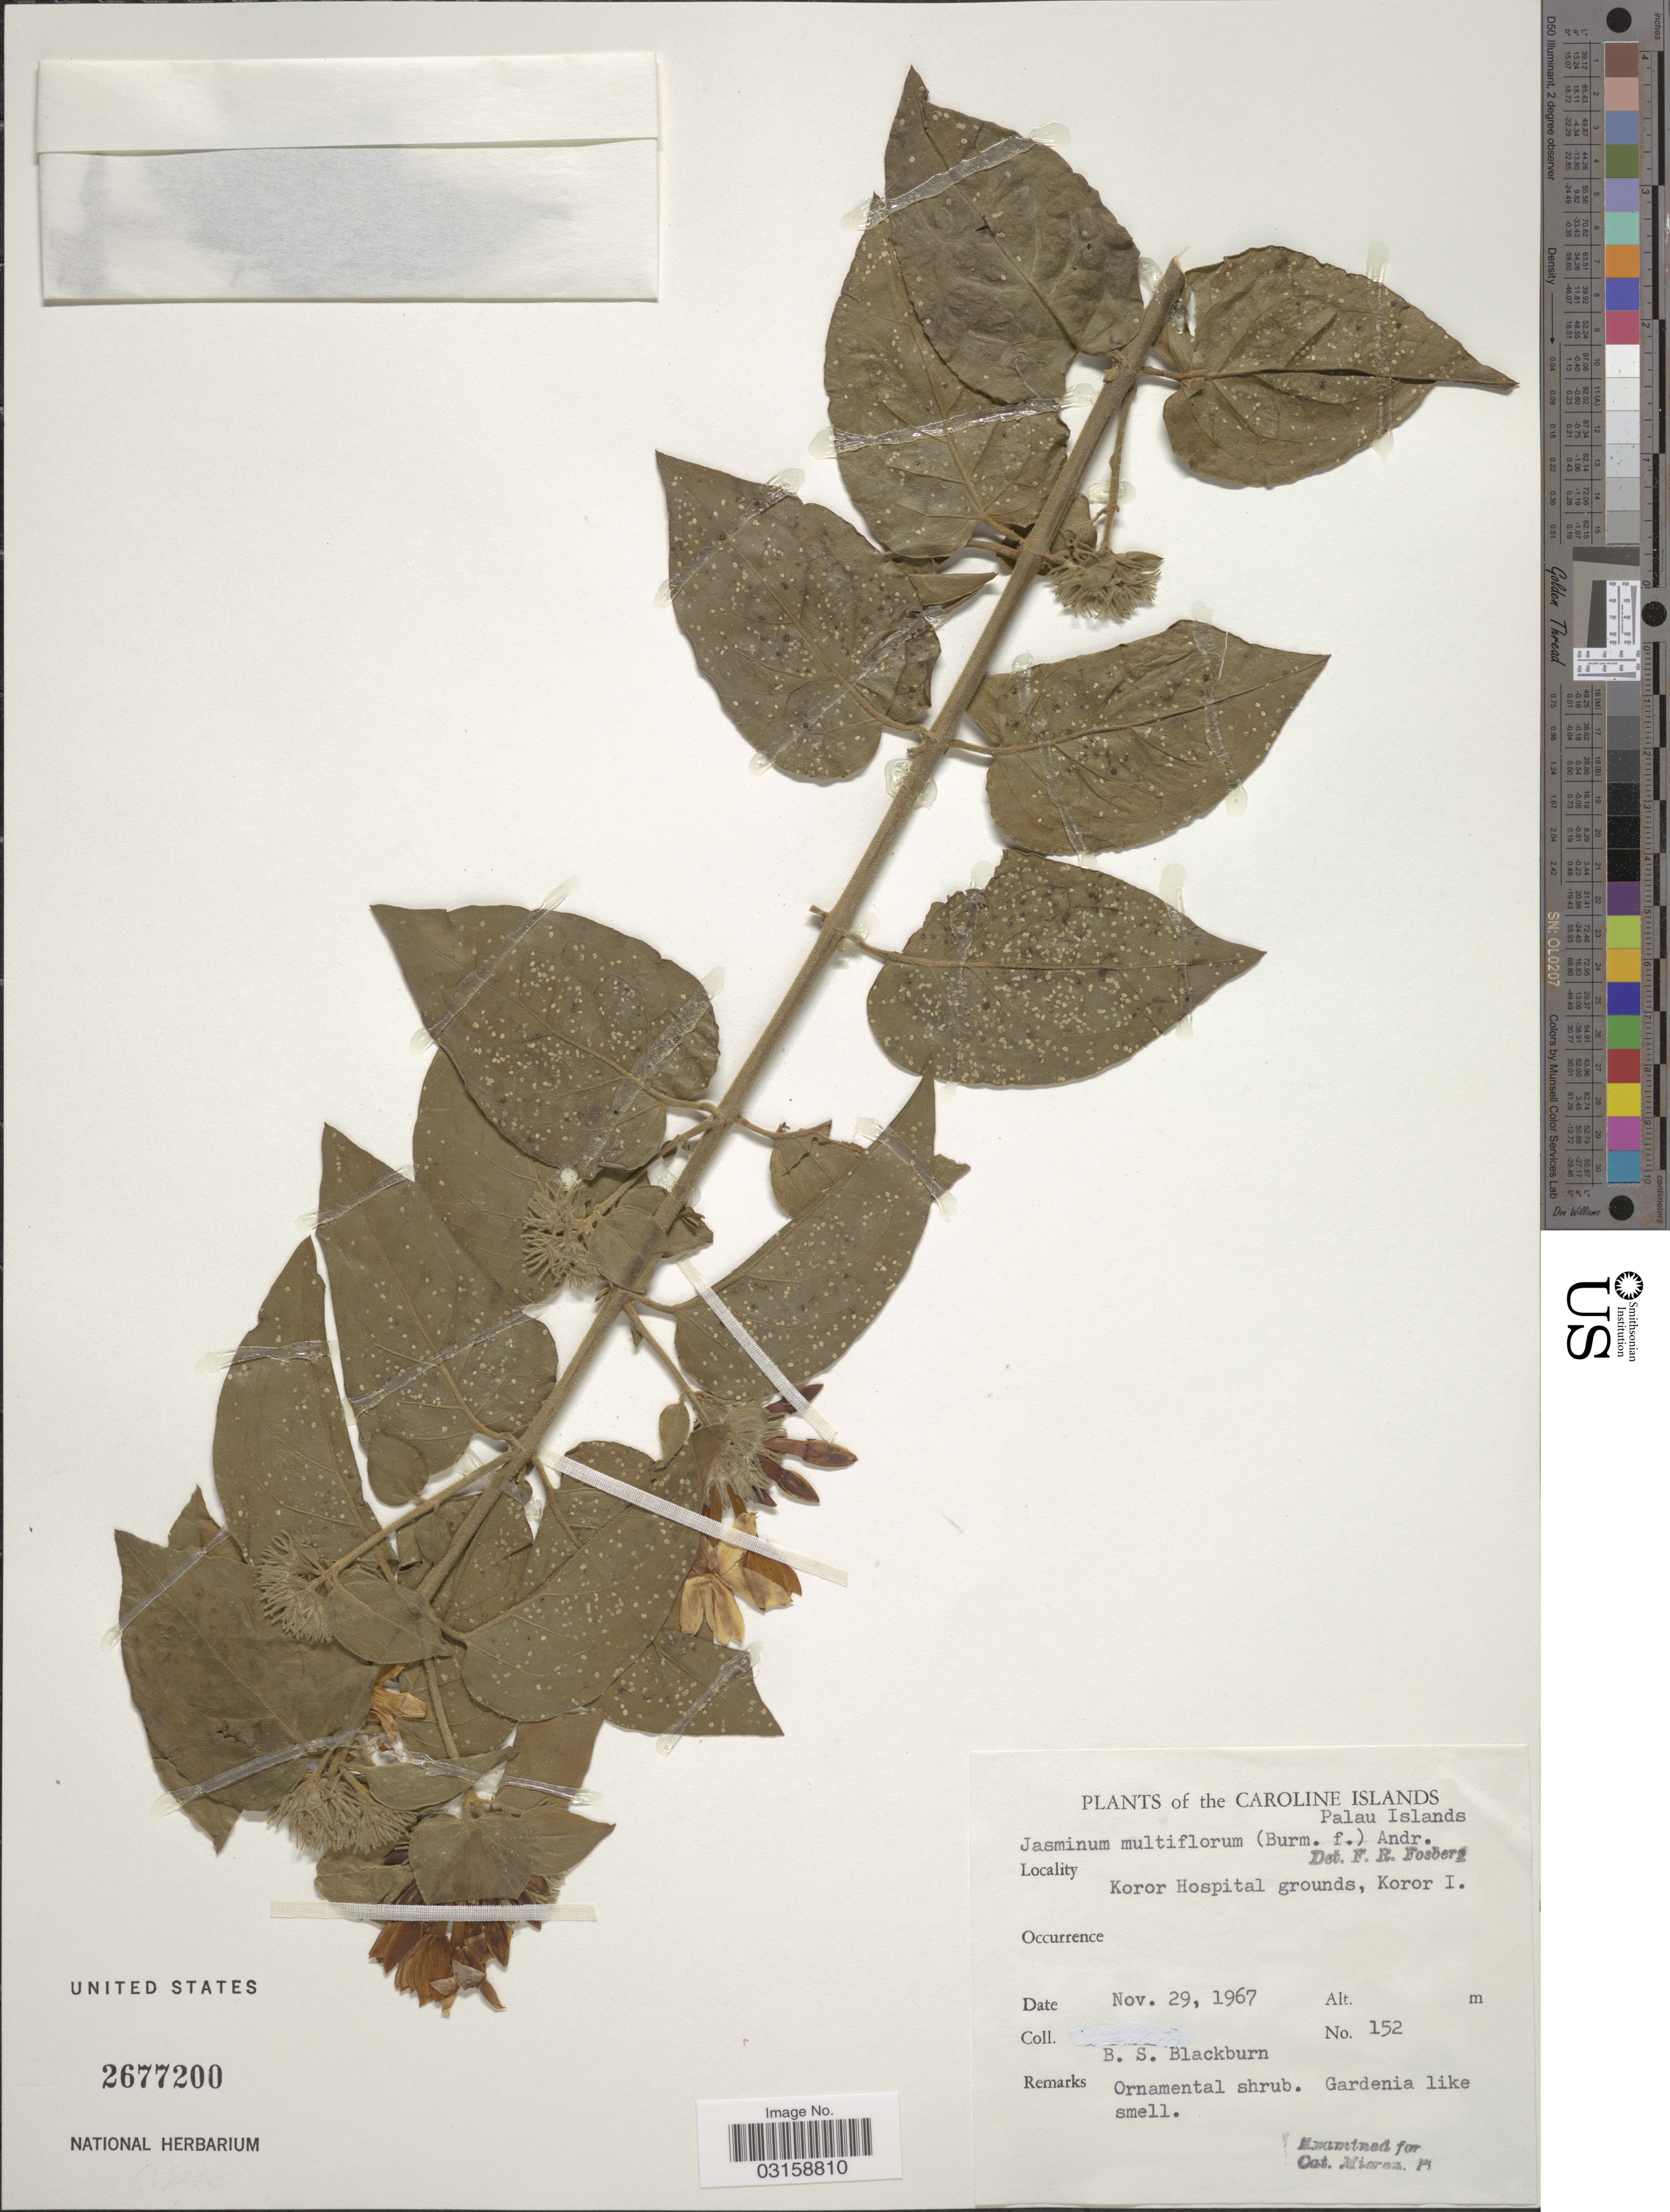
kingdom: Plantae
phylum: Tracheophyta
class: Magnoliopsida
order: Lamiales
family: Oleaceae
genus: Jasminum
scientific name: Jasminum multiflorum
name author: (Burm. f.) Andrews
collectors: B. S. Blackburn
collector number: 152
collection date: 1967-11-29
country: Palau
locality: Caroline Islands. Palau Islands. Koror Hospital grounds, Koror I.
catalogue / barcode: US 2677200